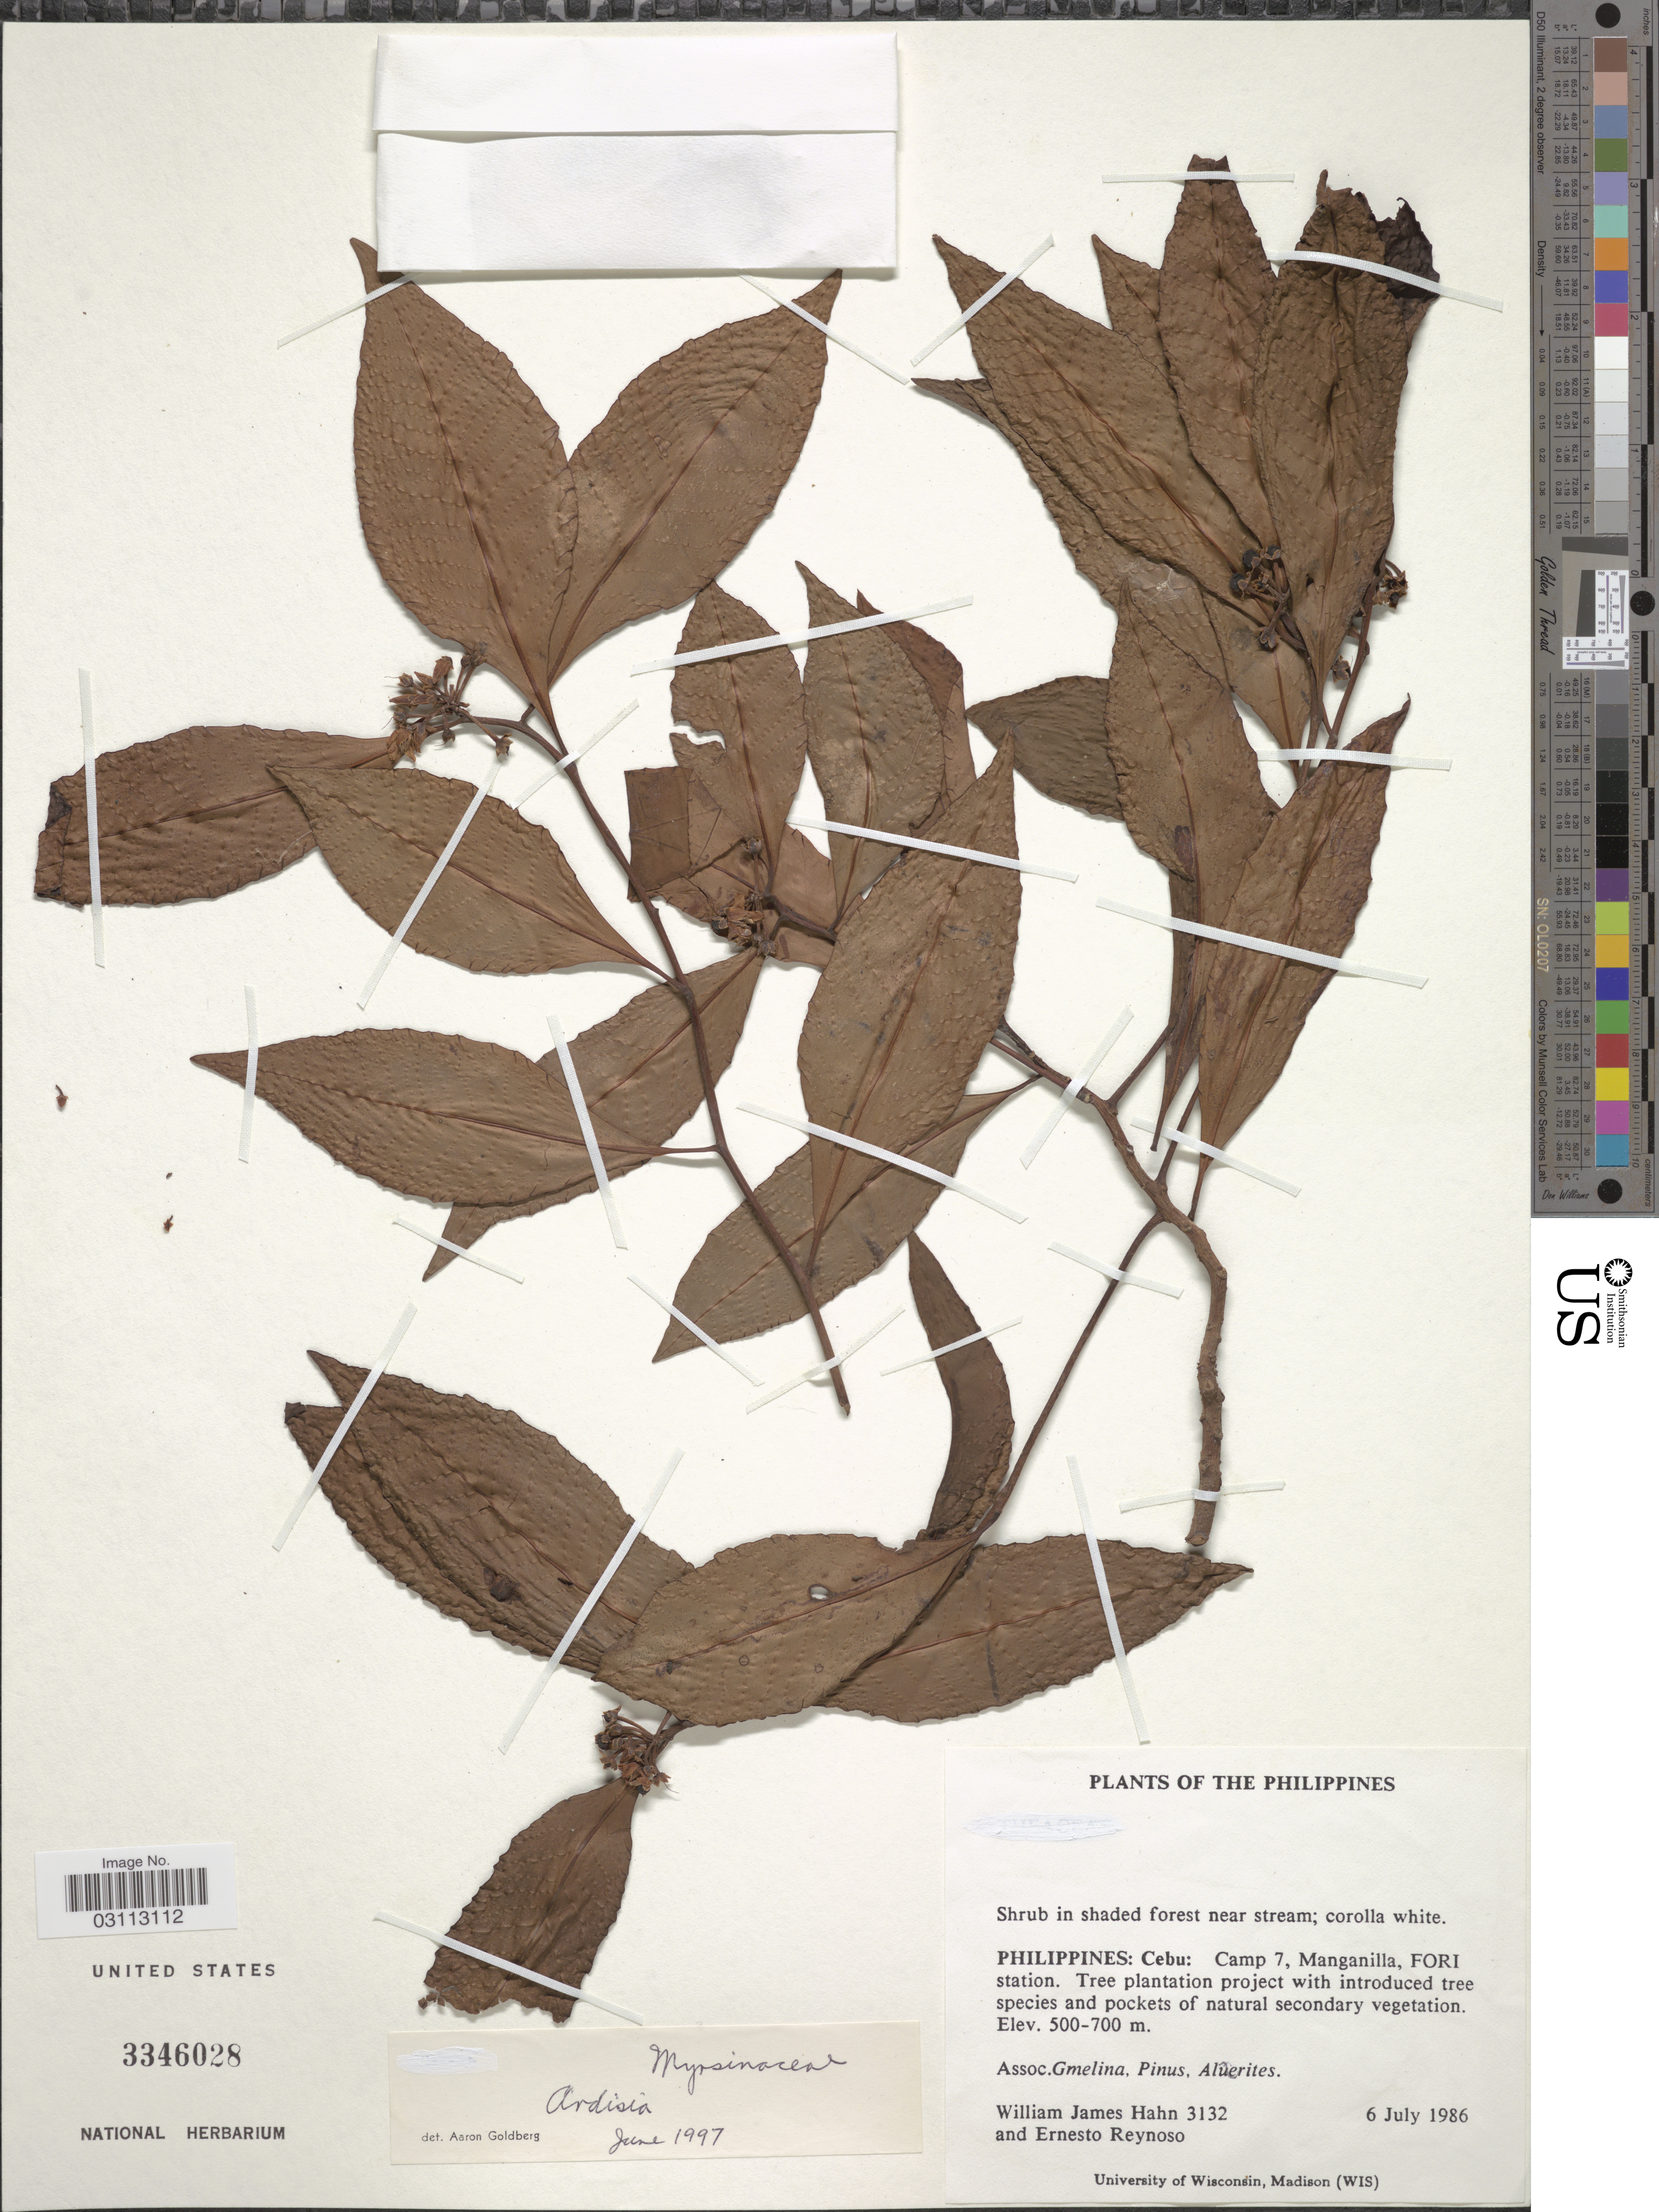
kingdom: Plantae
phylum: Tracheophyta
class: Magnoliopsida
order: Ericales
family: Primulaceae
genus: Ardisia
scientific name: Ardisia sp.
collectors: W. J. Hahn & E. Reynoso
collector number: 3132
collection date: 1986-07-06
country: Philippines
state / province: Central Visayas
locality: Cebu: Camp 7, Manganilla, FORI station.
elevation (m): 500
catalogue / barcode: US 3346028